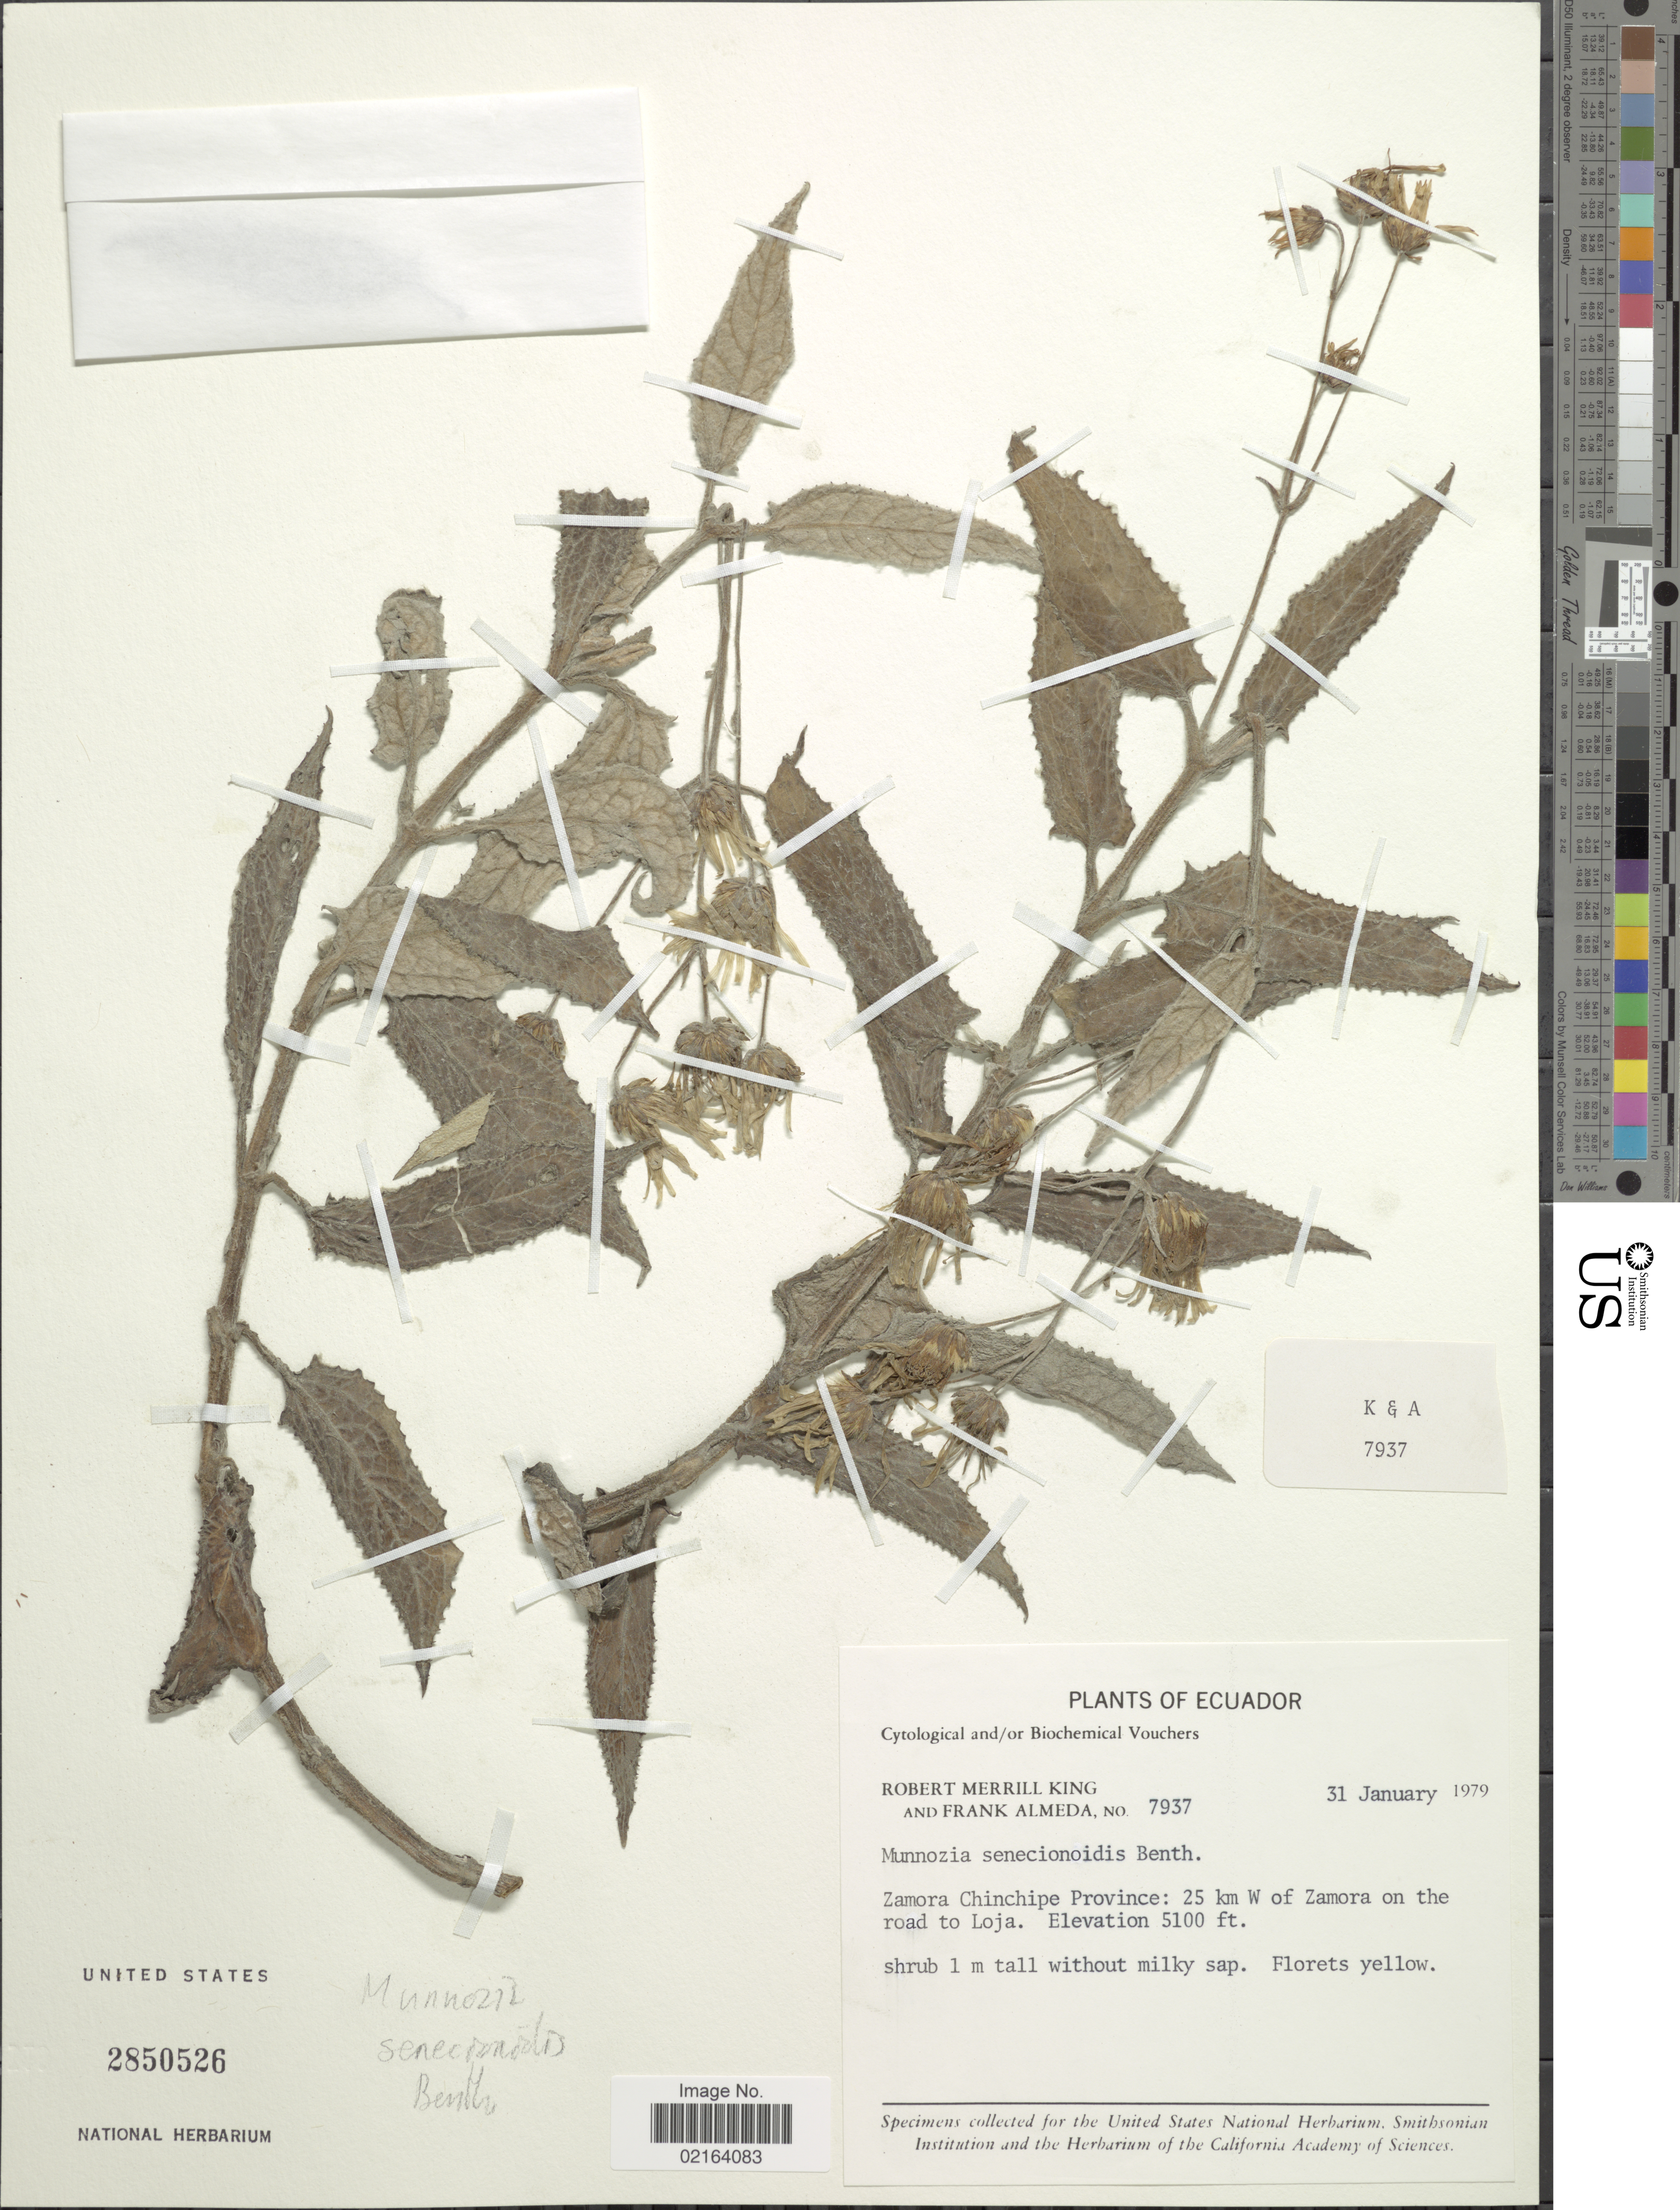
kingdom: Plantae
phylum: Tracheophyta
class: Magnoliopsida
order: Asterales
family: Asteraceae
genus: Munnozia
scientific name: Munnozia senecionidis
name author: Benth.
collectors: R. M. King & F. Almeda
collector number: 7937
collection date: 1979-01-31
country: Ecuador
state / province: Zamora-Chinchipe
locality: Zamora Chinchipe Province: 25 km W of Zamora on the road to Loja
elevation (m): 1554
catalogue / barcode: US 2850526